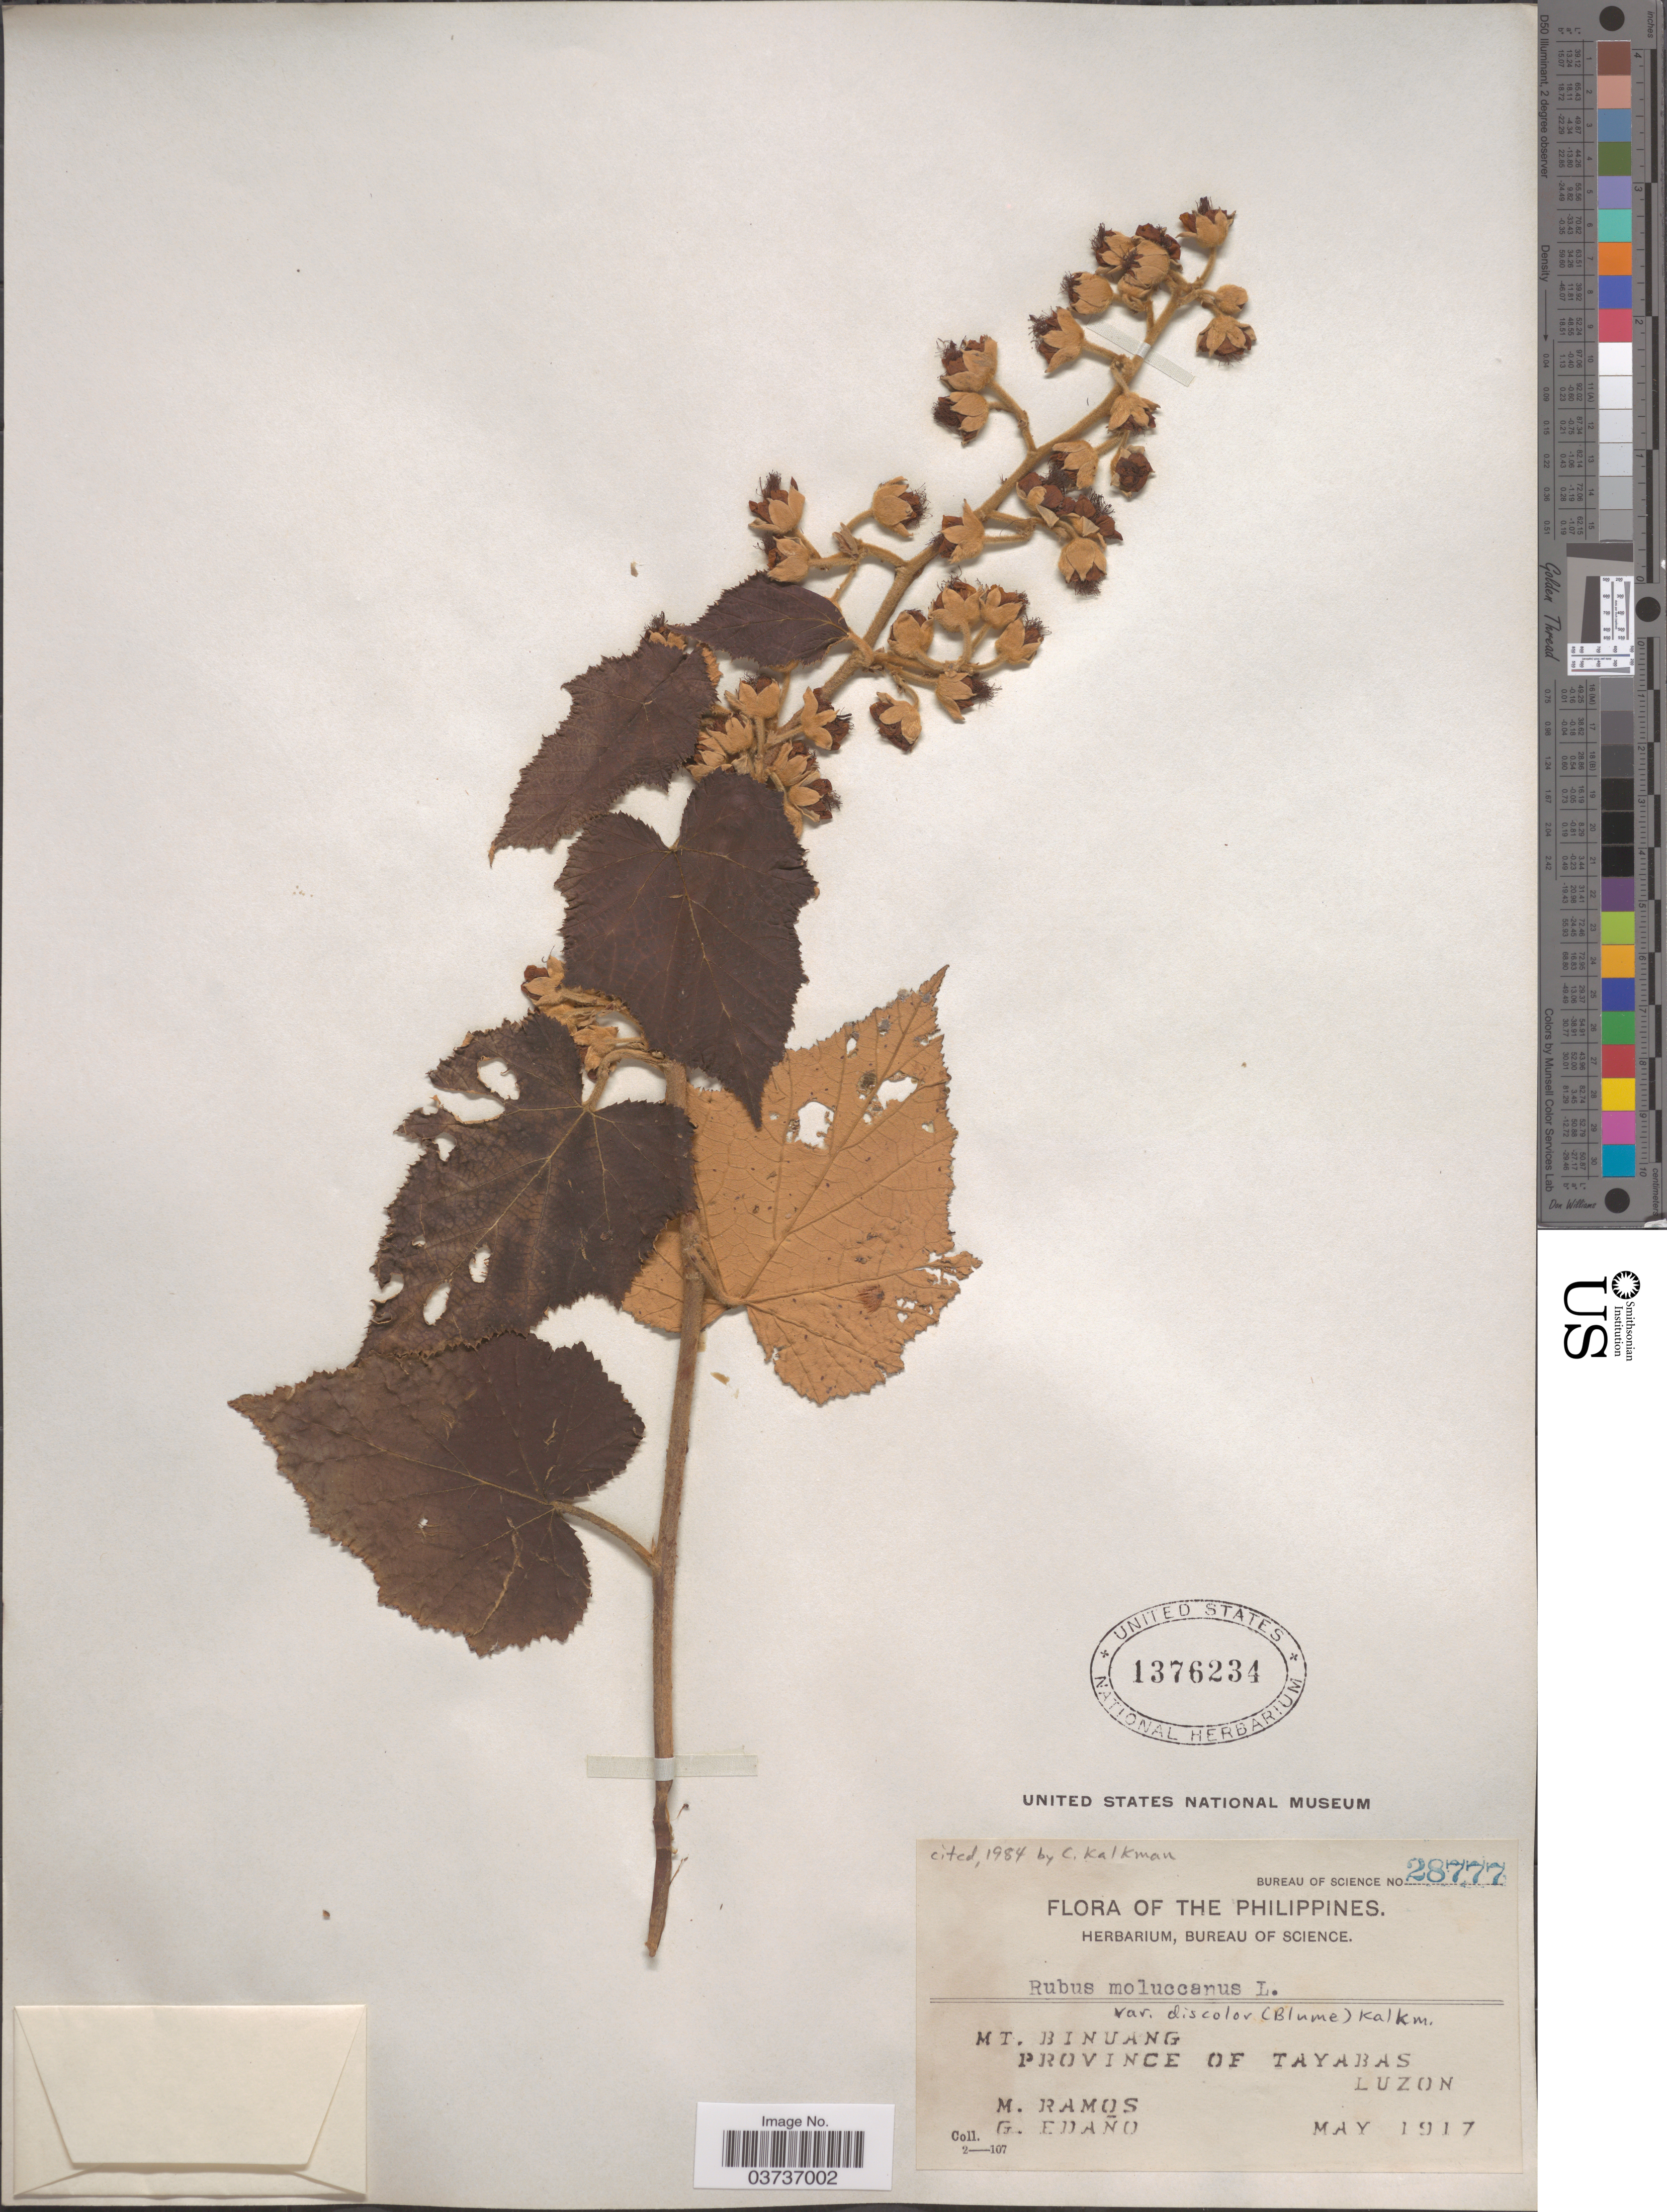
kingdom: Plantae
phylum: Tracheophyta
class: Magnoliopsida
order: Rosales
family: Rosaceae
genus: Rubus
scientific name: Rubus moluccanus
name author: L.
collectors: M. Ramos & G. Edaño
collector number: Bureau of Science 28777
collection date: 1917-05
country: Philippines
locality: Mt. Binuang. Province of Tayabas. Luzon.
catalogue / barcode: US 1376234